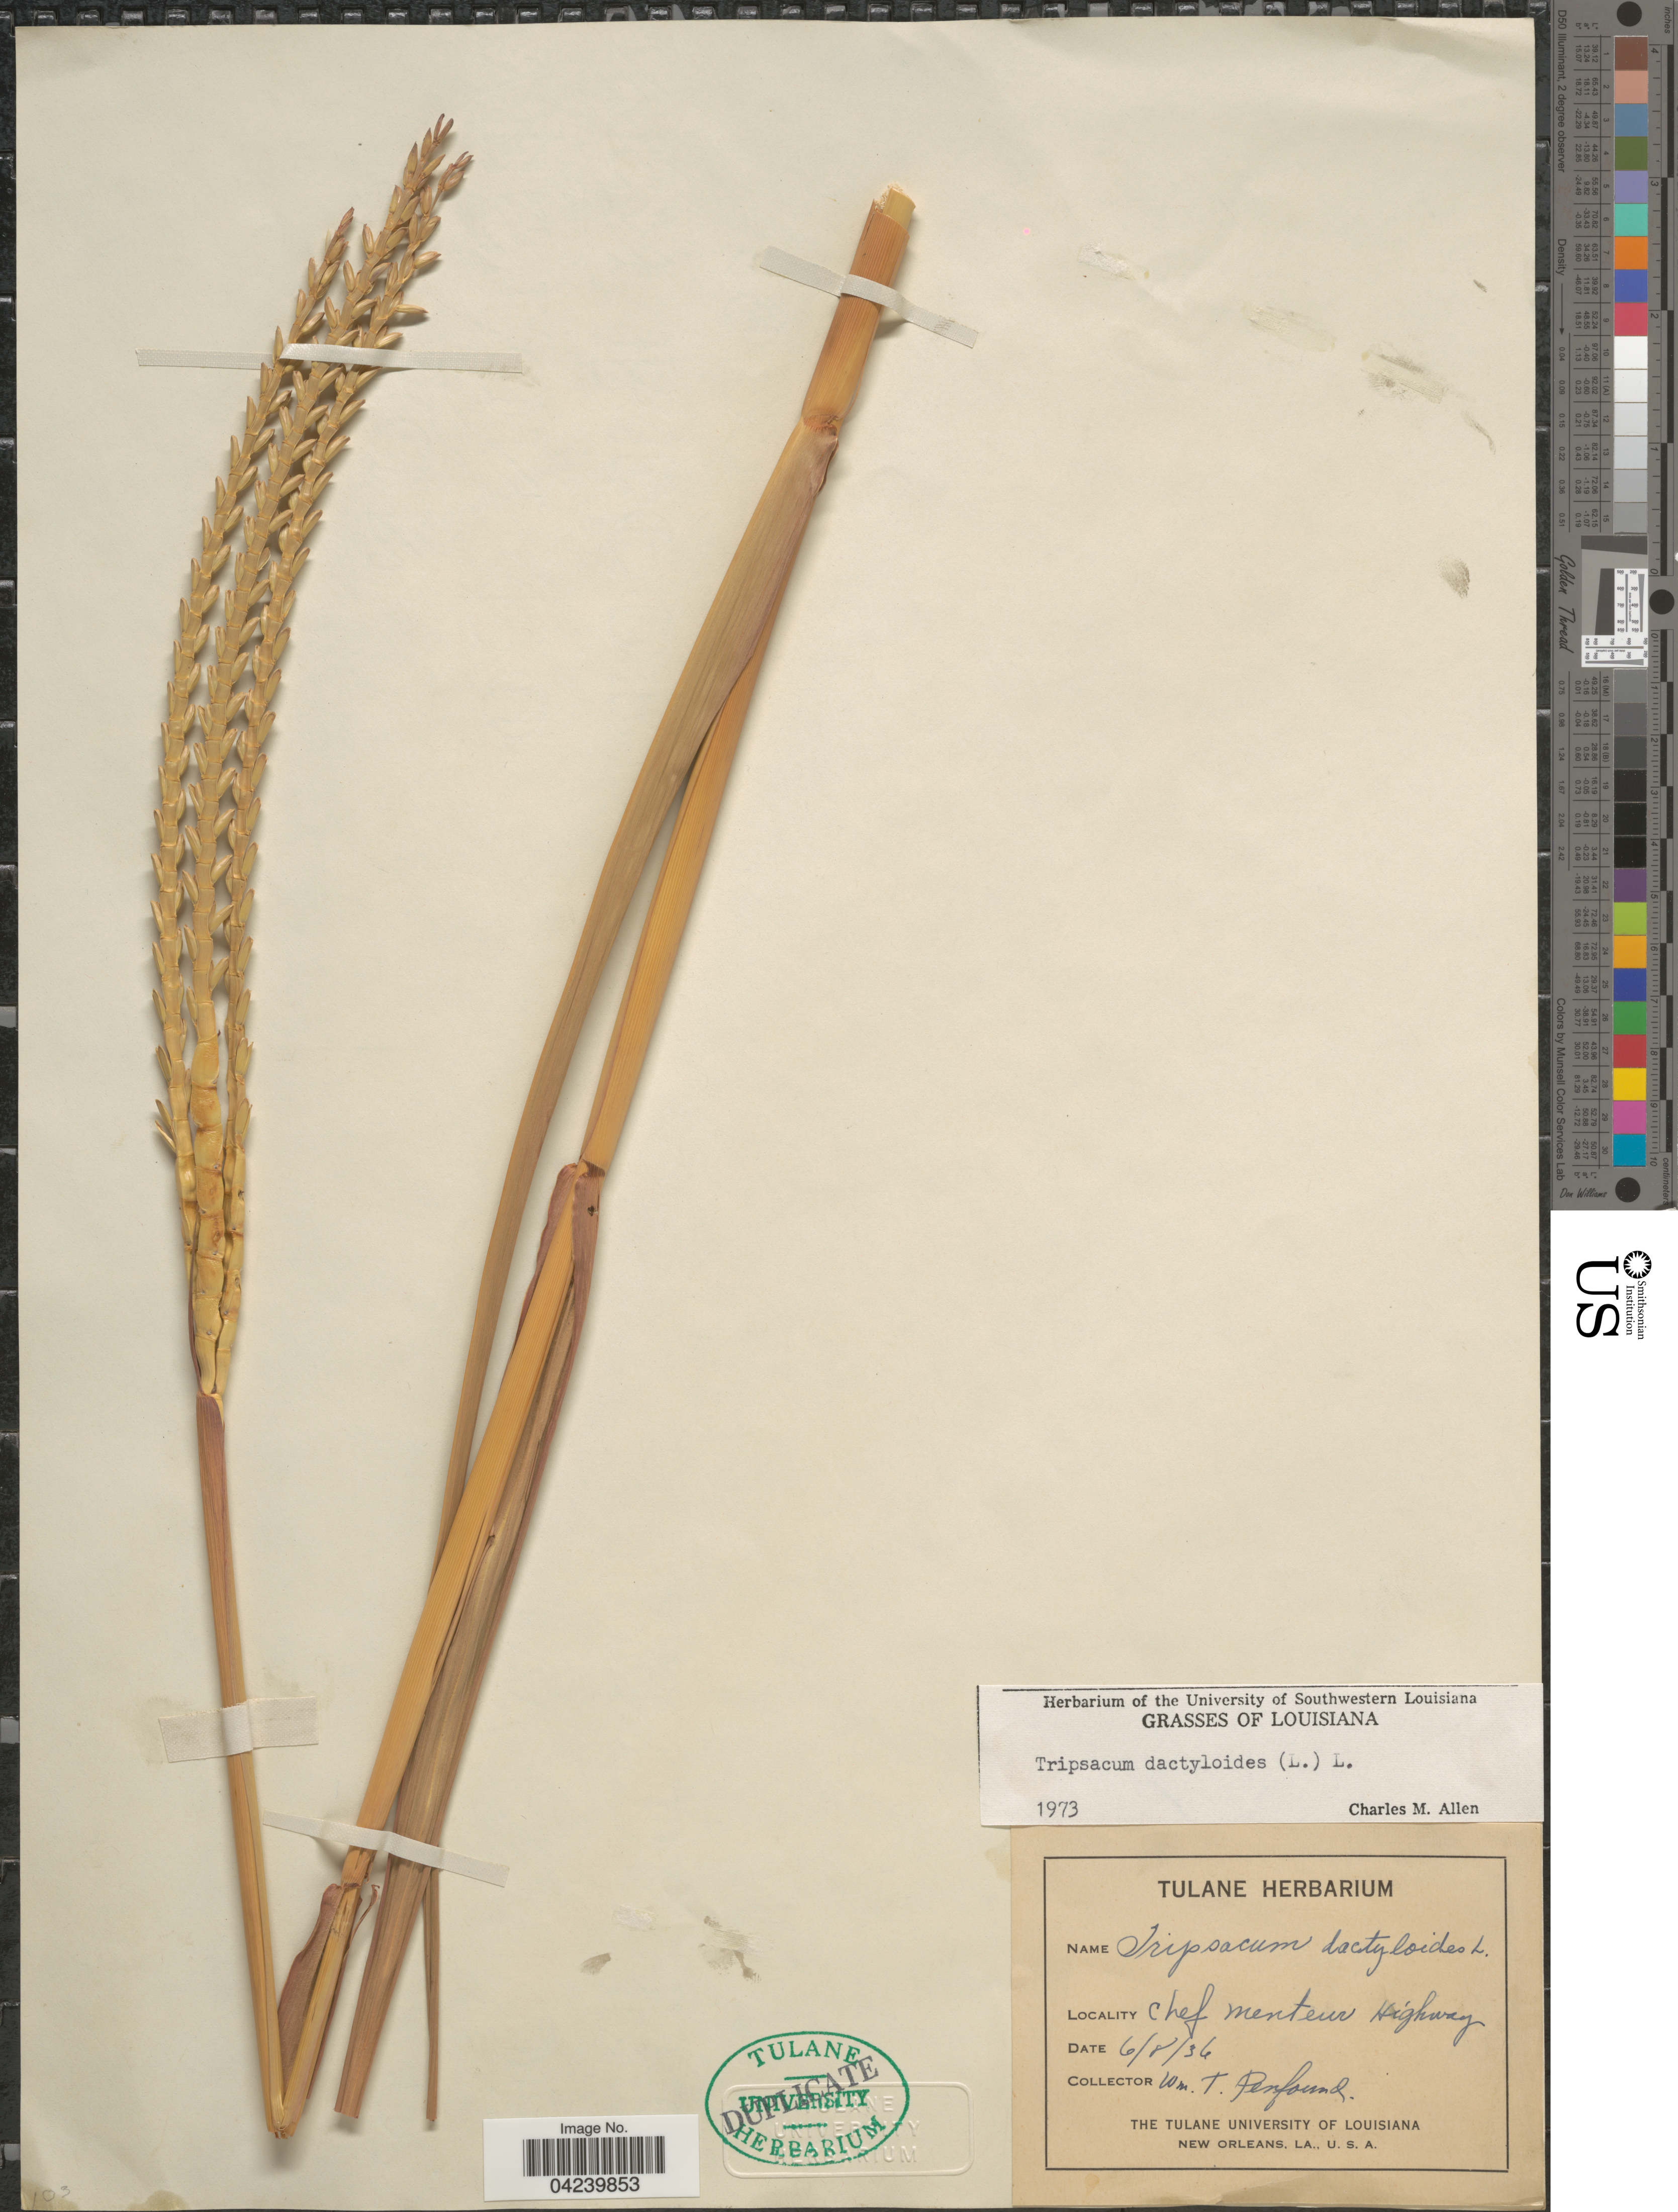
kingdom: Plantae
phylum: Tracheophyta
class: Liliopsida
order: Poales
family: Poaceae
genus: Tripsacum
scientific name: Tripsacum dactyloides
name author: (L.) L.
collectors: W. Penfound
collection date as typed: Transcribed d/m/y: 8/6/36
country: United States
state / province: Louisiana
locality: Chef Menteur Highway.